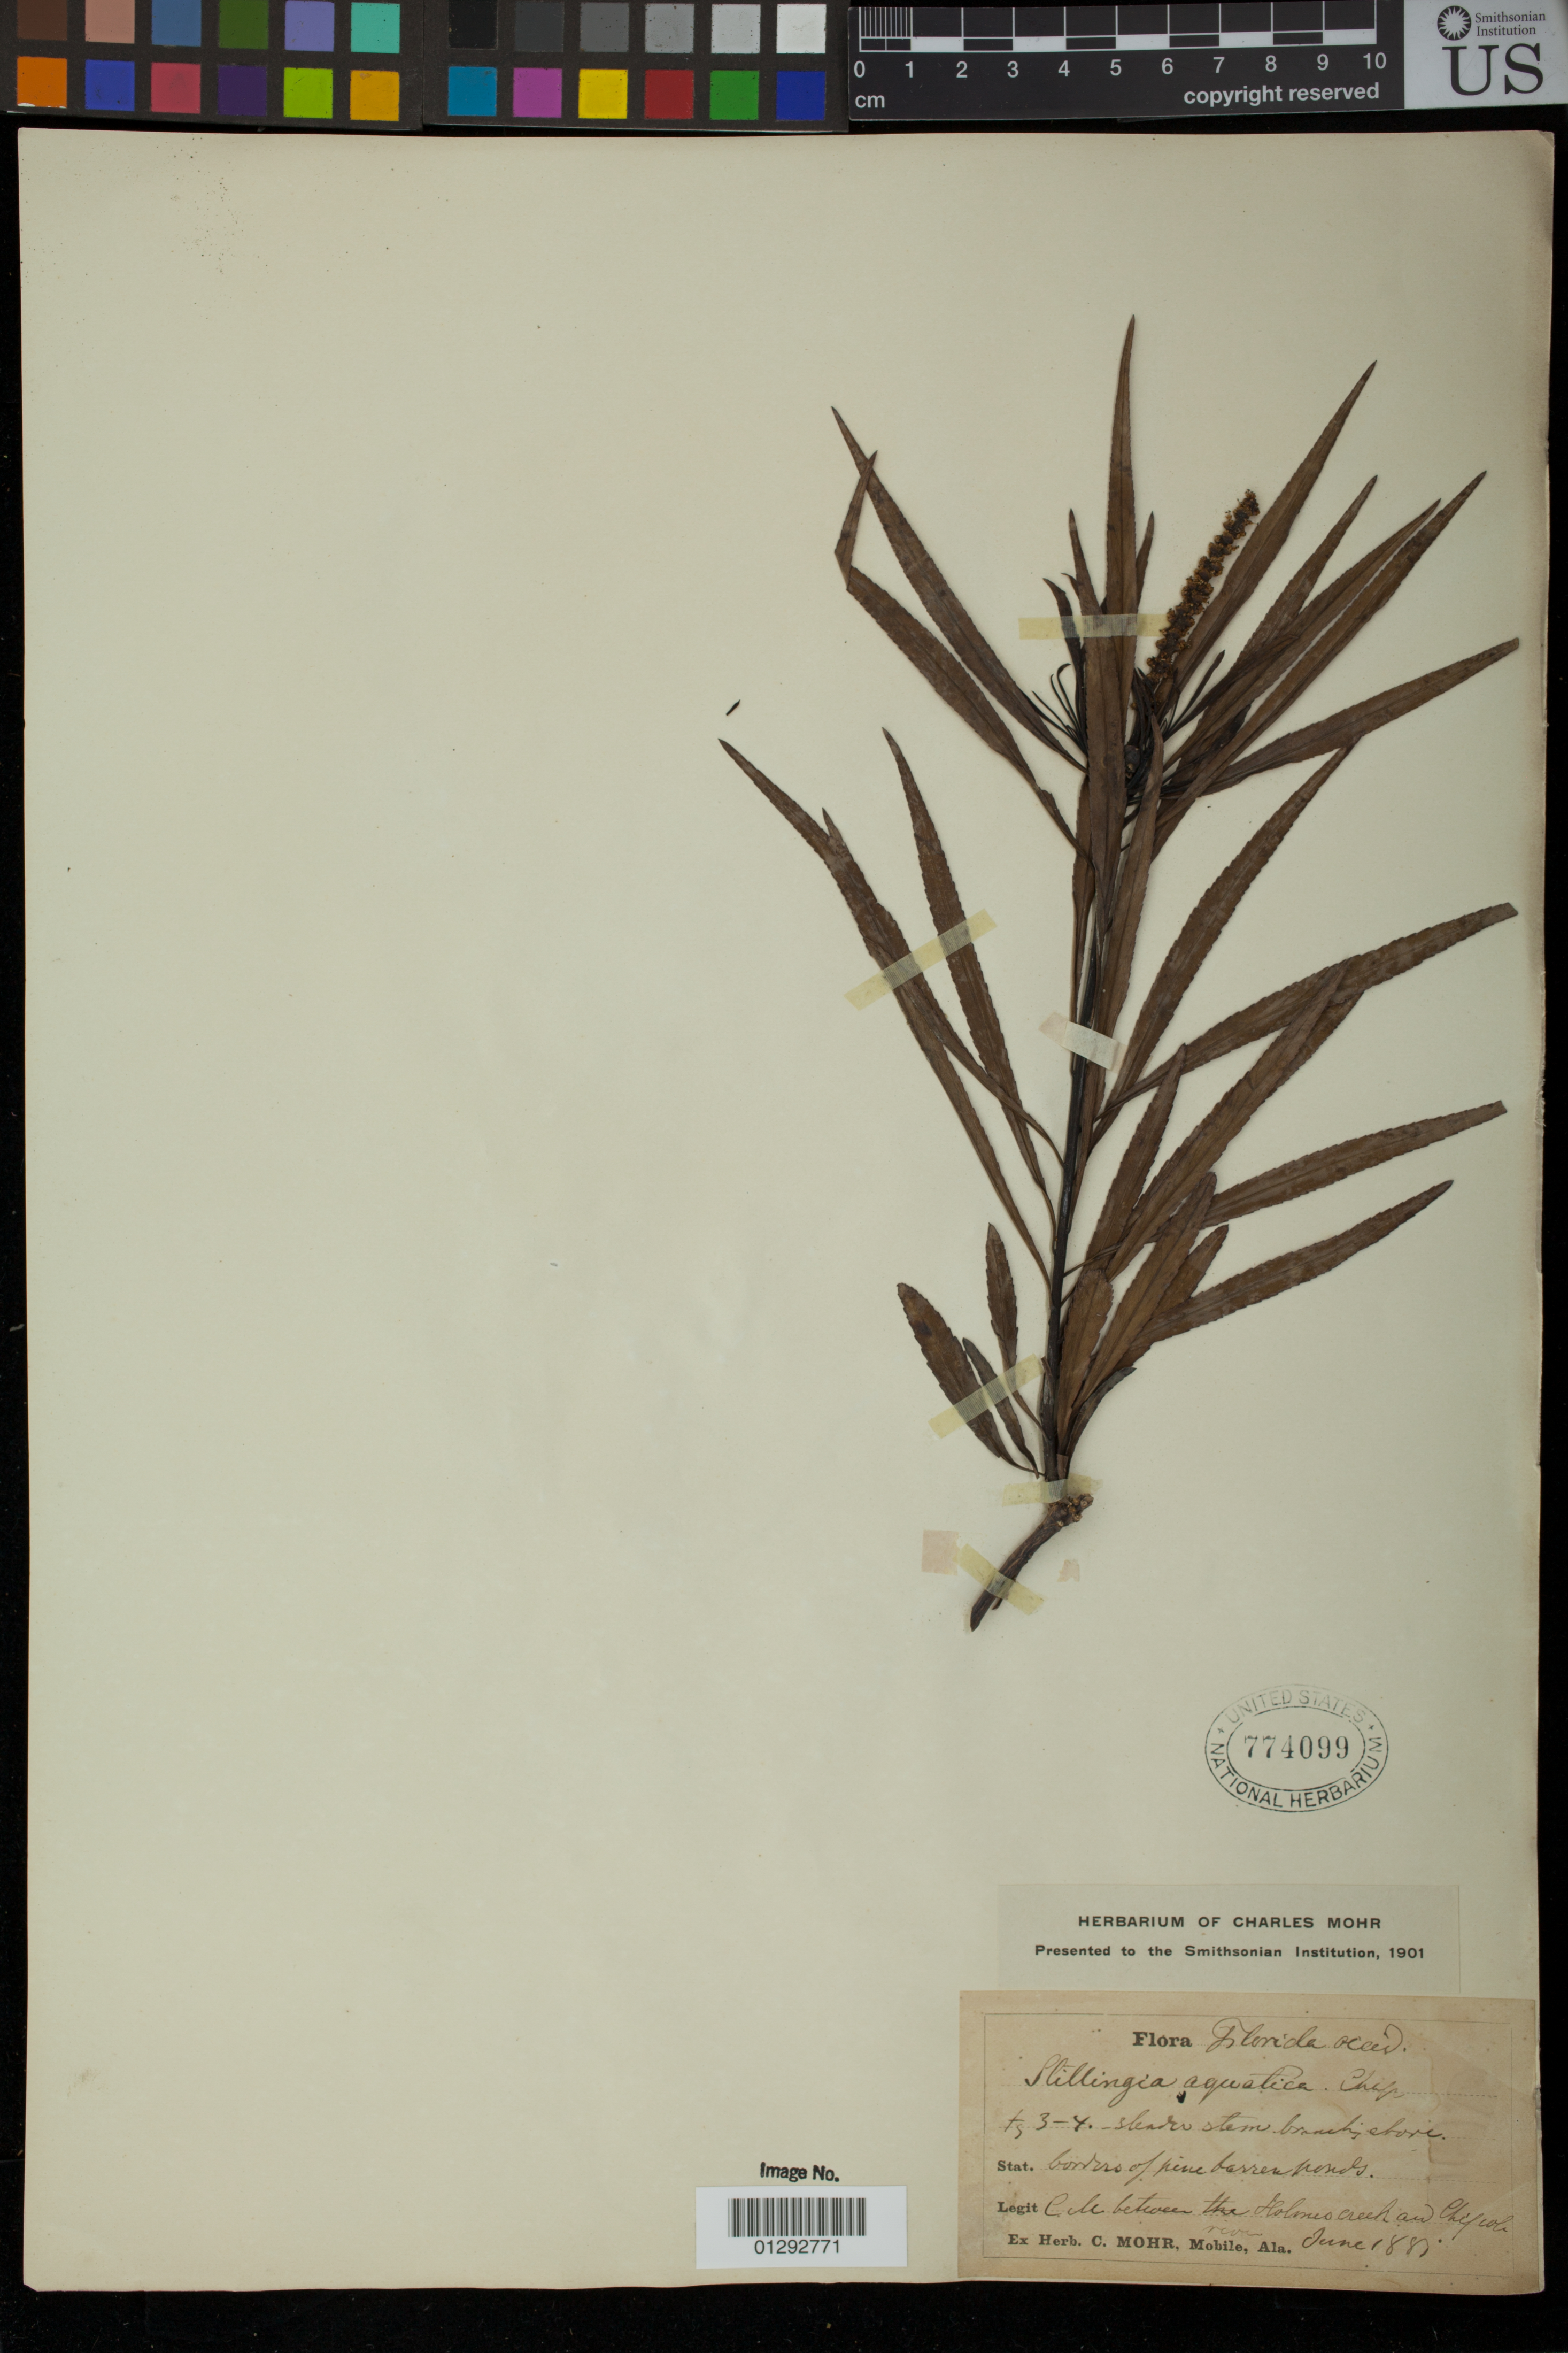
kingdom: Plantae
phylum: Tracheophyta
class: Magnoliopsida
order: Malpighiales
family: Euphorbiaceae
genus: Stillingia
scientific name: Stillingia aquatica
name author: Chapm.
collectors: C. T. Mohr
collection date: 1881-06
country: United States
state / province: Florida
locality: Between the Holmes creek and Chipola river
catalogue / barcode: US 774099